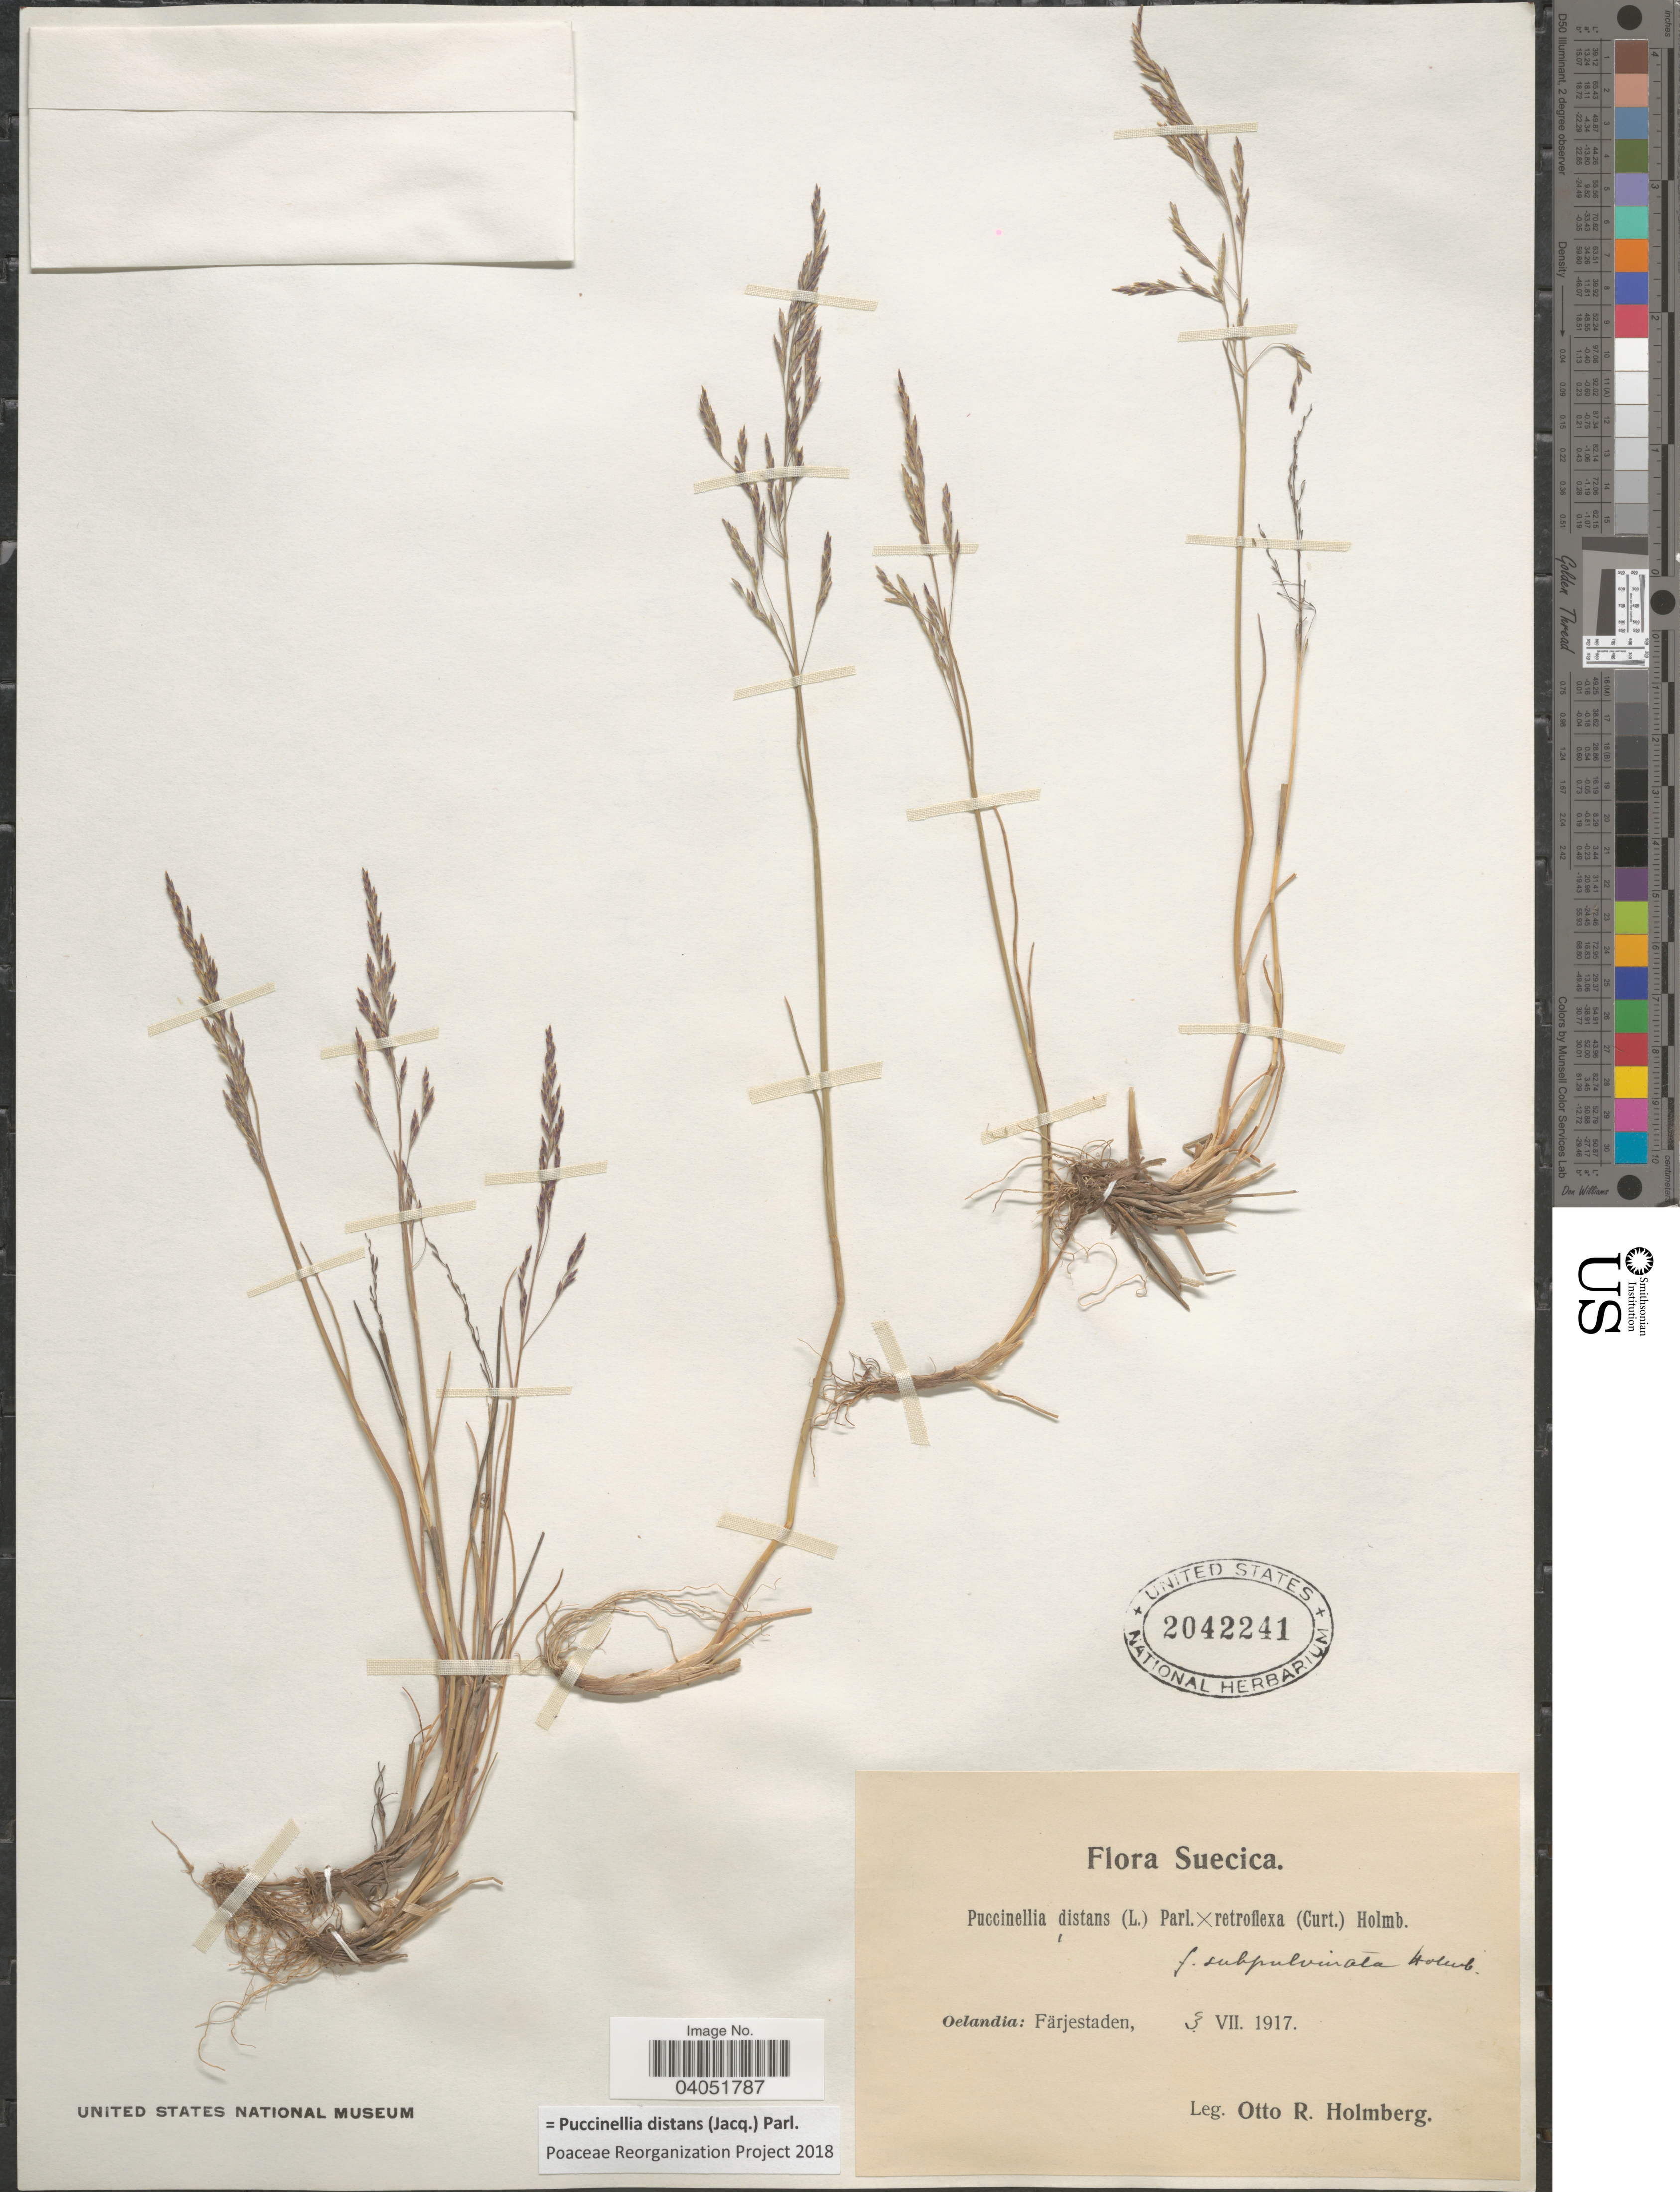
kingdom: Plantae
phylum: Tracheophyta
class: Liliopsida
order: Poales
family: Poaceae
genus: Puccinellia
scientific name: Puccinellia distans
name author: (Jacq.) Parl.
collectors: O. Holmberg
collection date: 1917-07-03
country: Sweden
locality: Suecica. Oelandia: Färjestaden.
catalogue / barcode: US 2042241